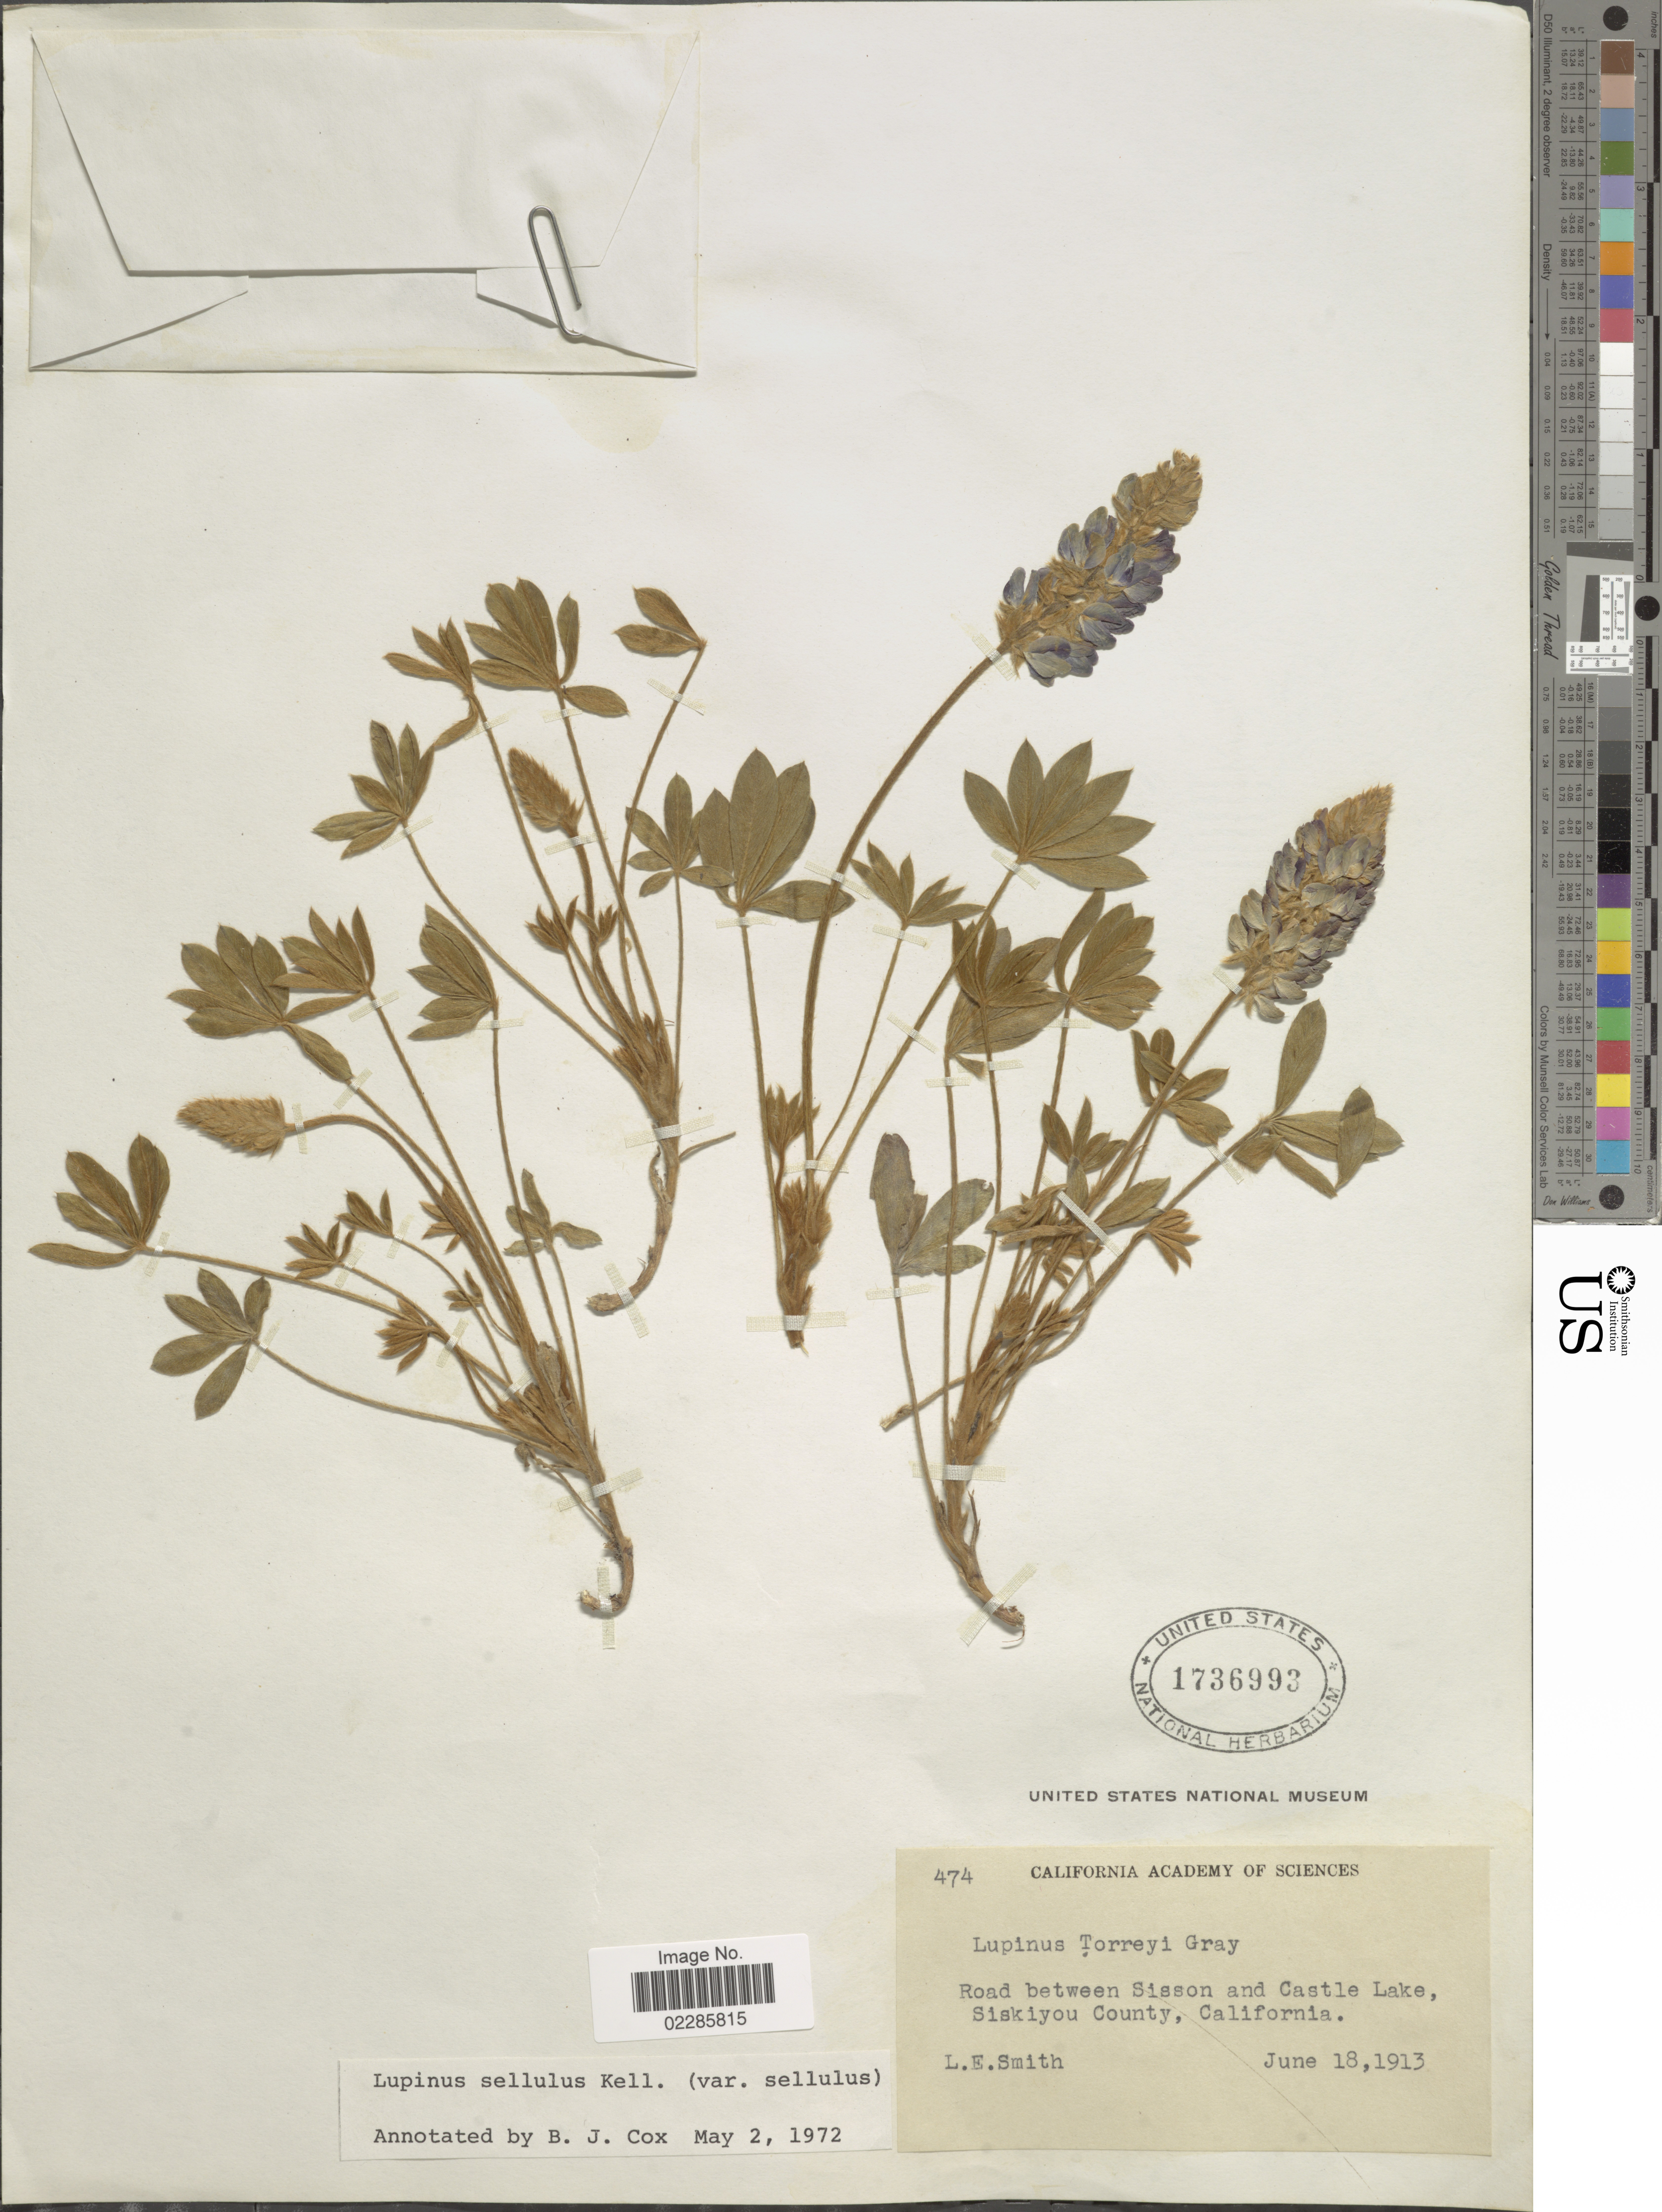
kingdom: Plantae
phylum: Tracheophyta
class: Magnoliopsida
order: Fabales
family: Fabaceae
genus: Lupinus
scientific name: Lupinus sellulus var. sellulus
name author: Kellogg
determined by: Cox, B. J.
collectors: L. E. Smith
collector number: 474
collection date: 1913-06-18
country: United States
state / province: California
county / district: Siskiyou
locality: Road between Sisson and Castle Lake, Siskiyou County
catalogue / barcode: US 1736993